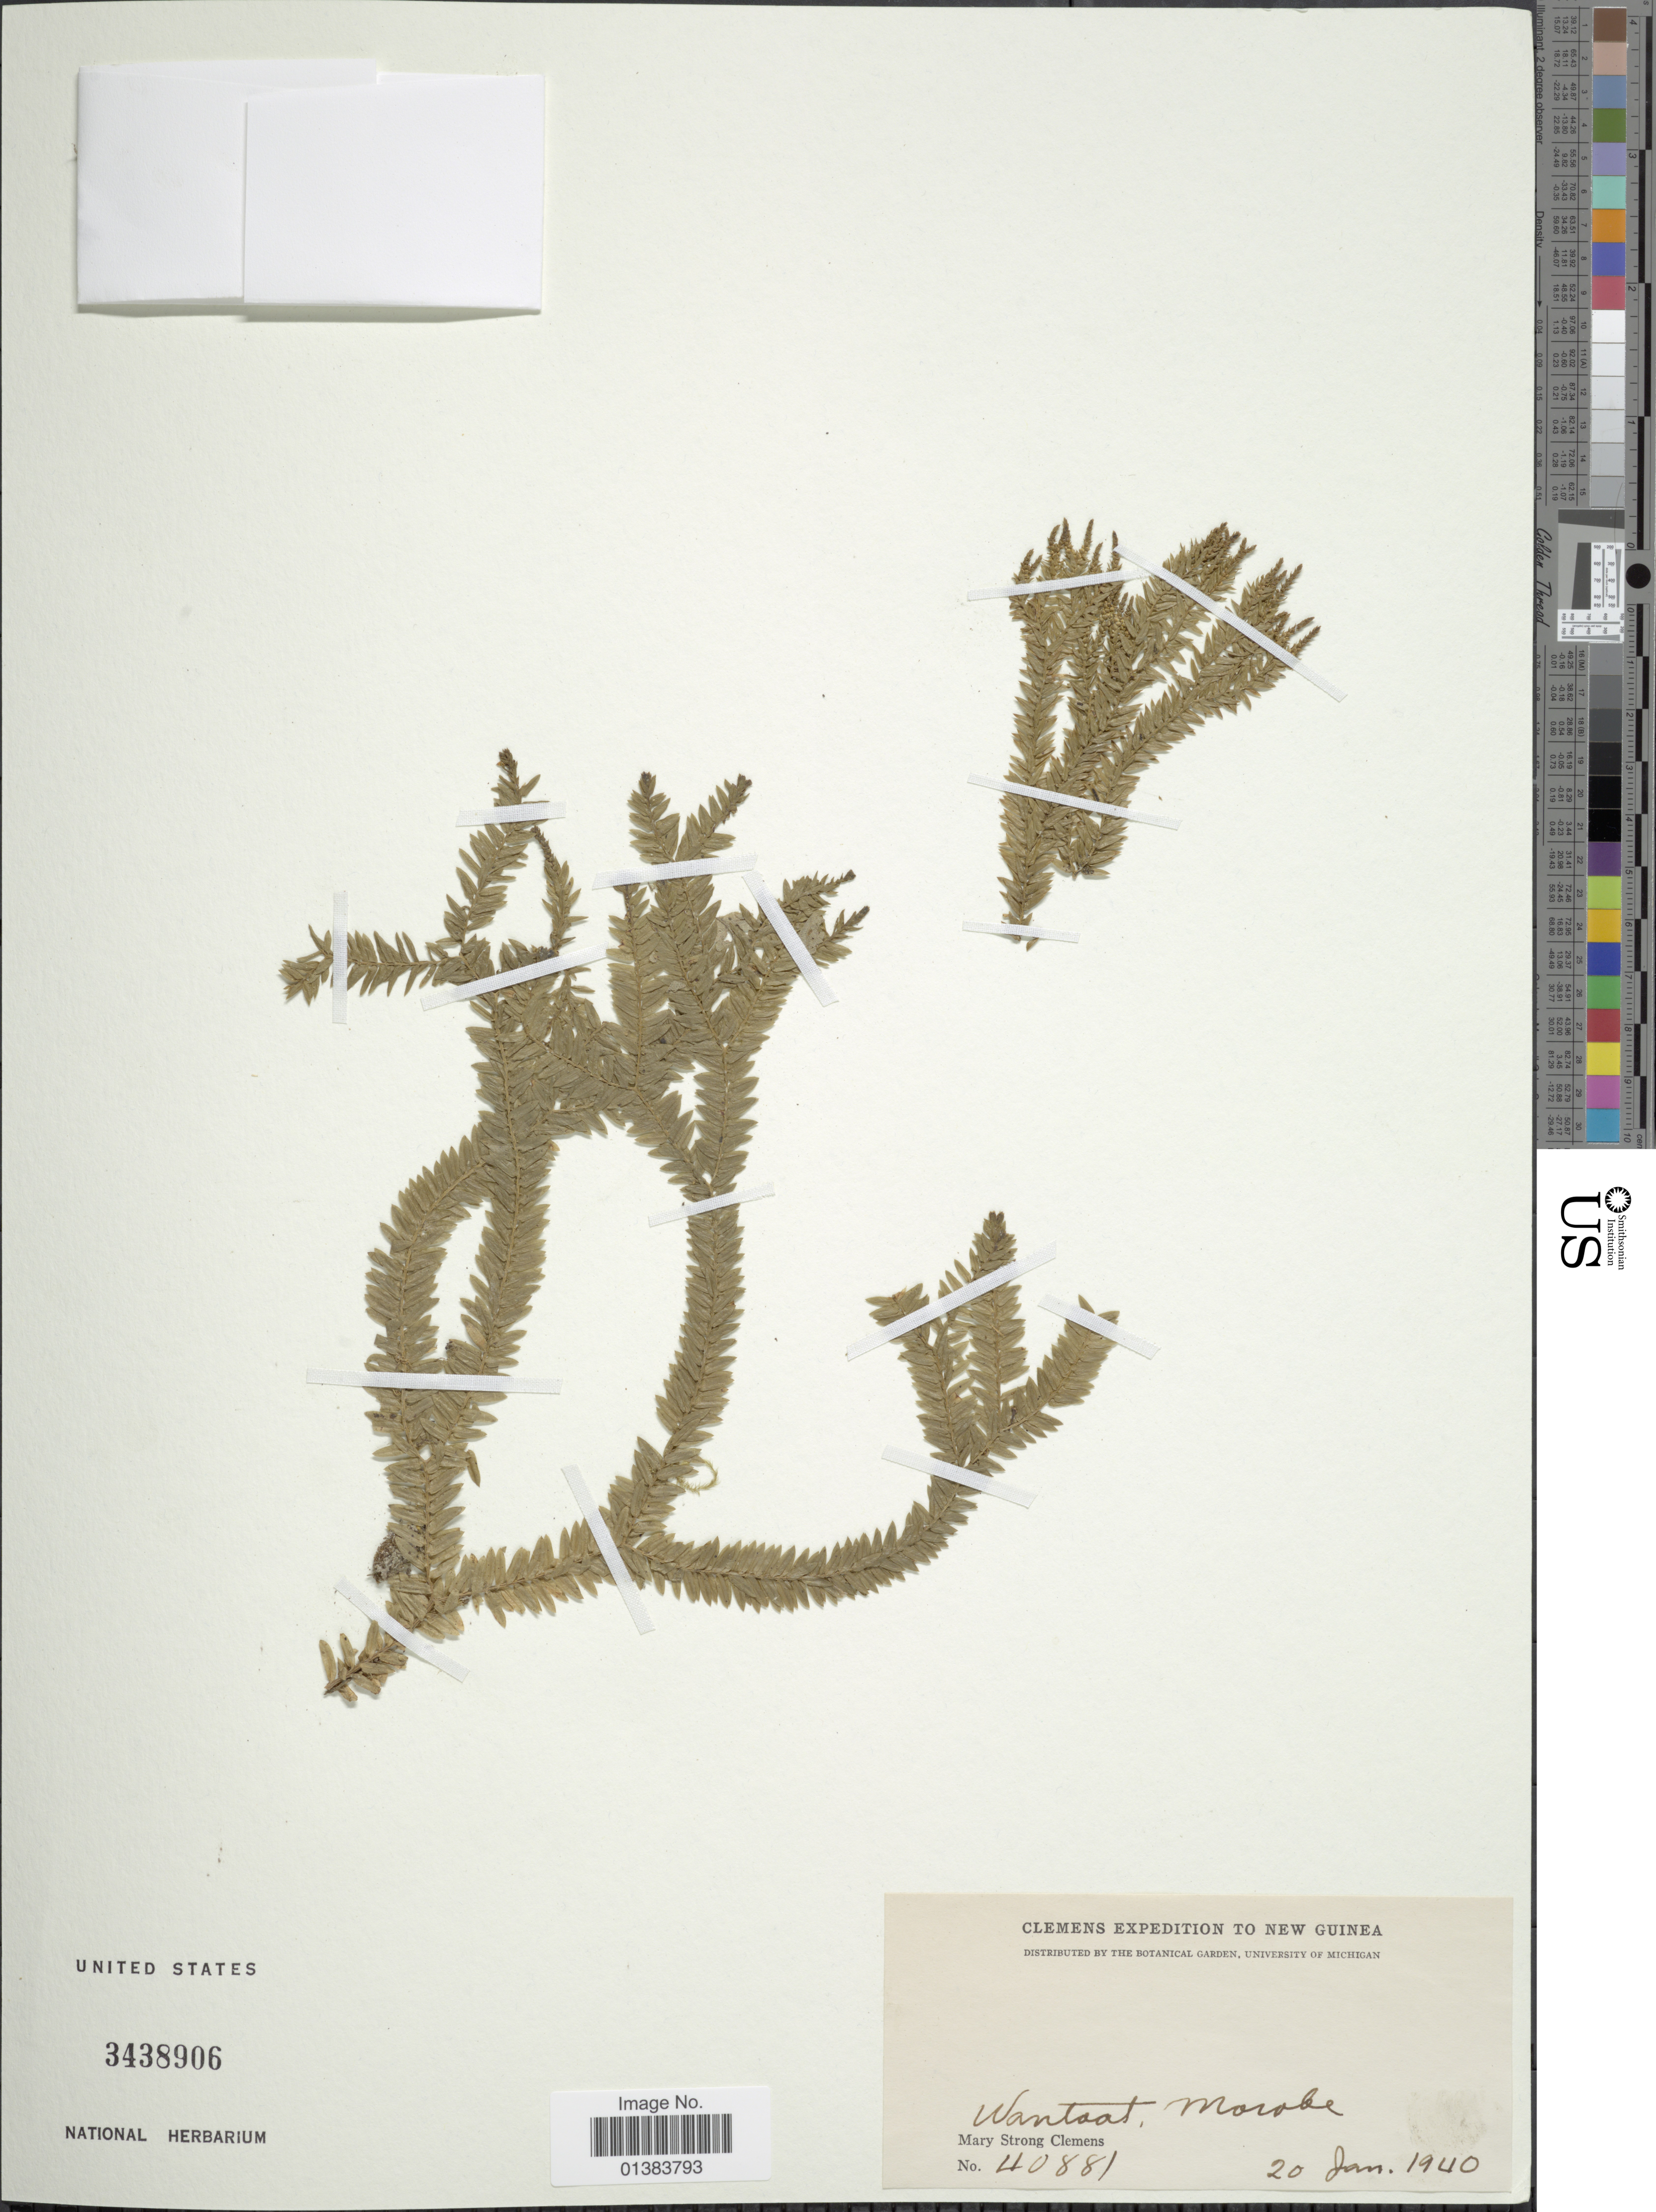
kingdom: Plantae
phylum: Tracheophyta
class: Lycopodiopsida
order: Lycopodiales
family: Lycopodiaceae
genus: Huperzia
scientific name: Huperzia sp.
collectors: M. S. Clemens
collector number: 40881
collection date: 1940-01-20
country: Papua New Guinea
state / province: Morobe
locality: Wantaat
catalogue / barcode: US 3438906